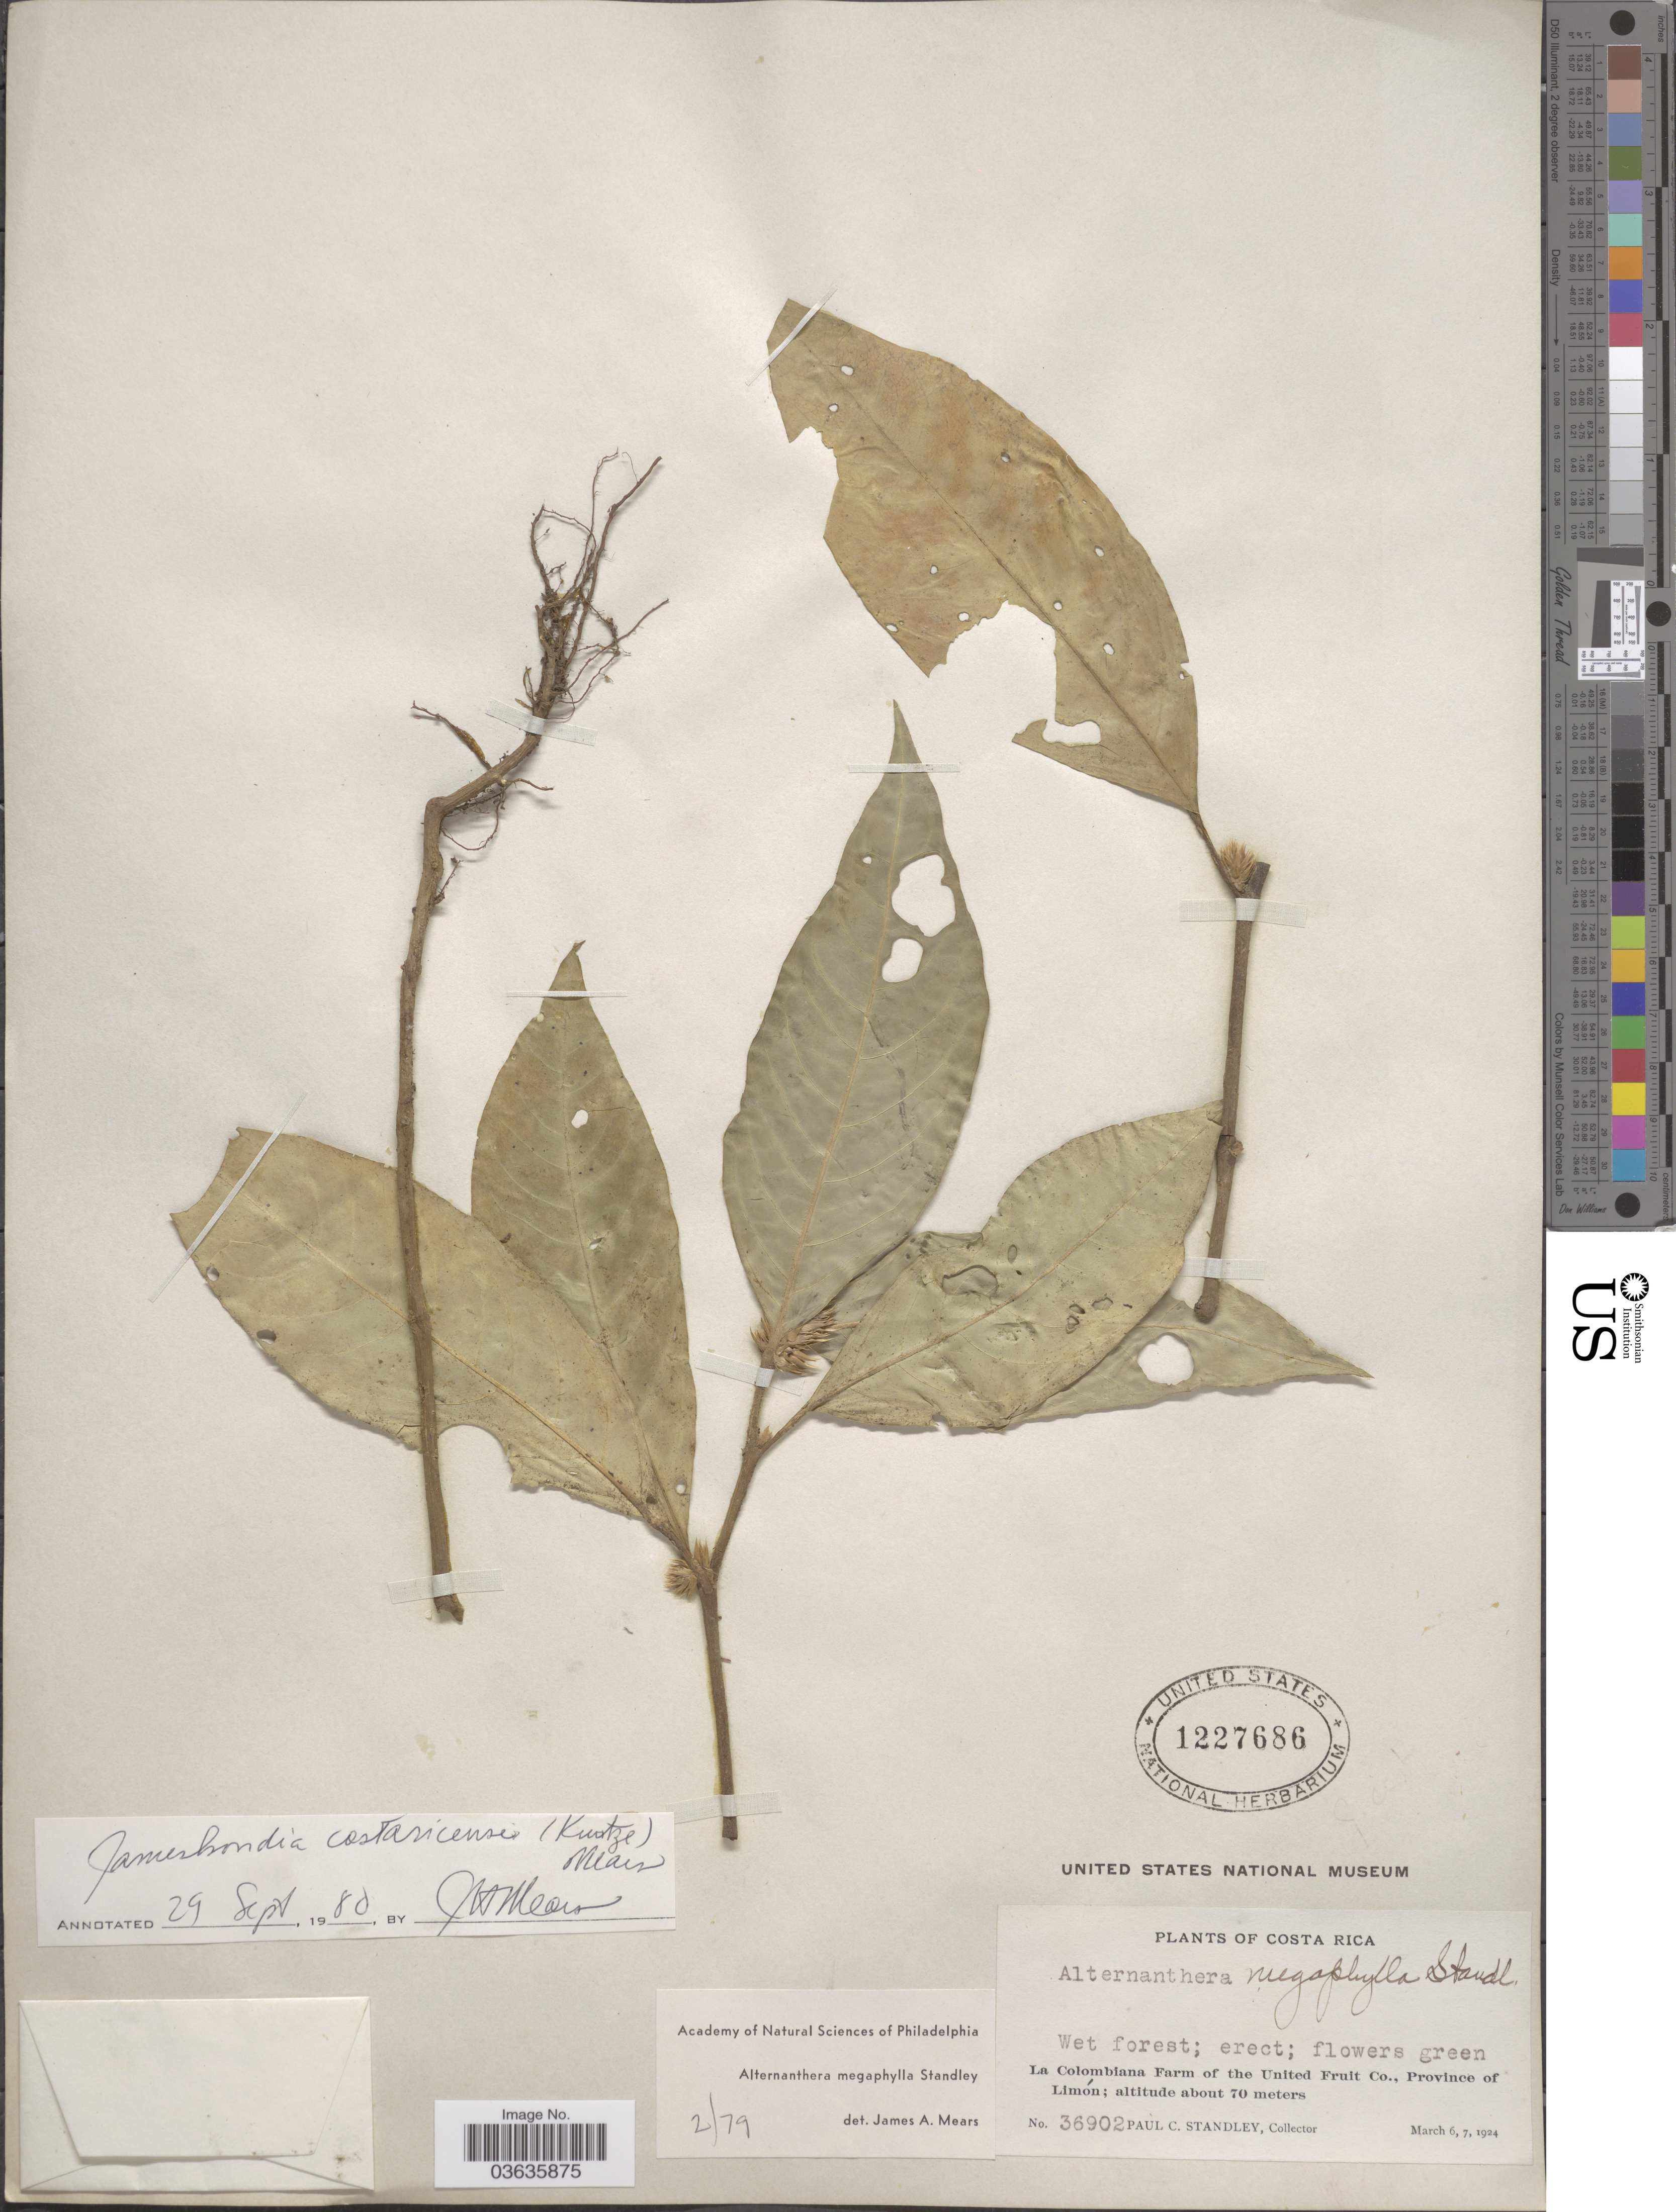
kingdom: Plantae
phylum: Tracheophyta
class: Magnoliopsida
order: Caryophyllales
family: Amaranthaceae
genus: Alternanthera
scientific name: Alternanthera megaphylla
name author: (Standl.) Standl.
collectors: P. C. Standley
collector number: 36902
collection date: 1924-03-06/1924-03-07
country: Costa Rica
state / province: Limón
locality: La Colombiana Farm of the United Fruit Co.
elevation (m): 70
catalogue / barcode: US 1227686